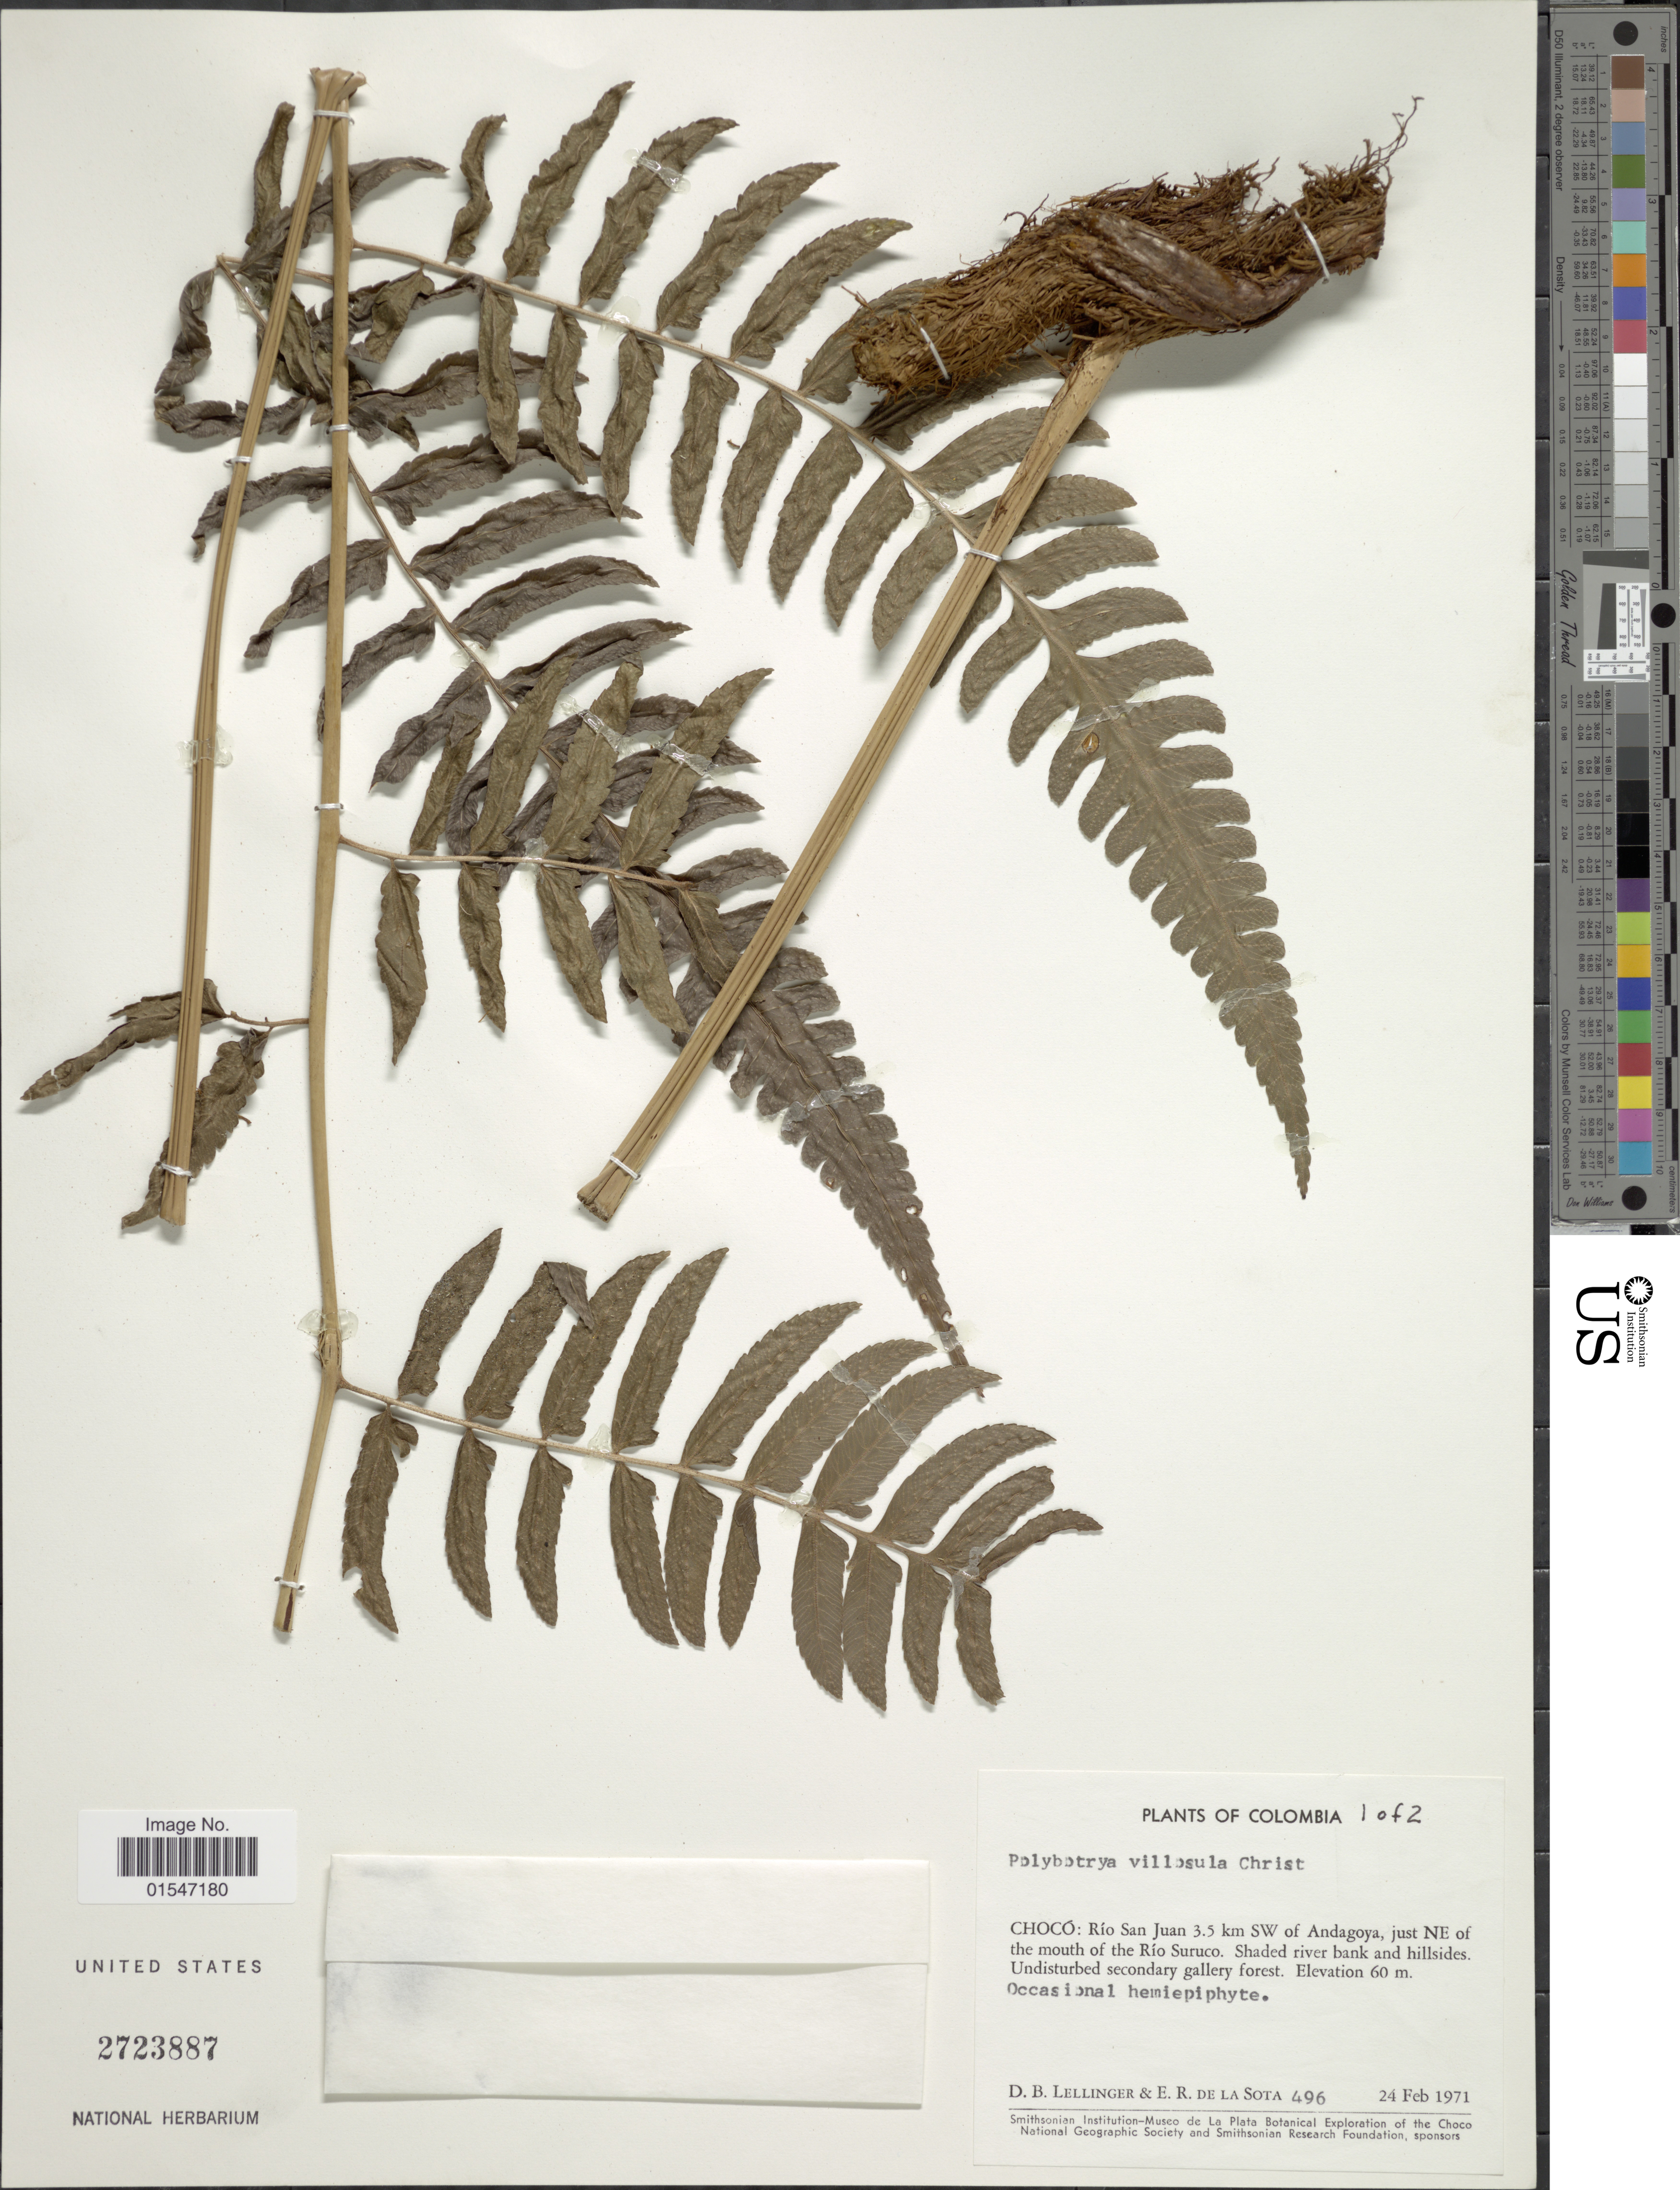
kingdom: Plantae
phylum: Tracheophyta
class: Polypodiopsida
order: Polypodiales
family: Dryopteridaceae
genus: Polybotrya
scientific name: Polybotrya caudata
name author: Kunze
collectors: D. B. Lellinger & E. R. de la Sota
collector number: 496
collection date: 1971-02-24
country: Colombia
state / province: Chocó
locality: Río San Juan 3.5 km SW of Andagoya, just NE of the mouth of the Río Suruco.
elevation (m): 60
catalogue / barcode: US 2723887